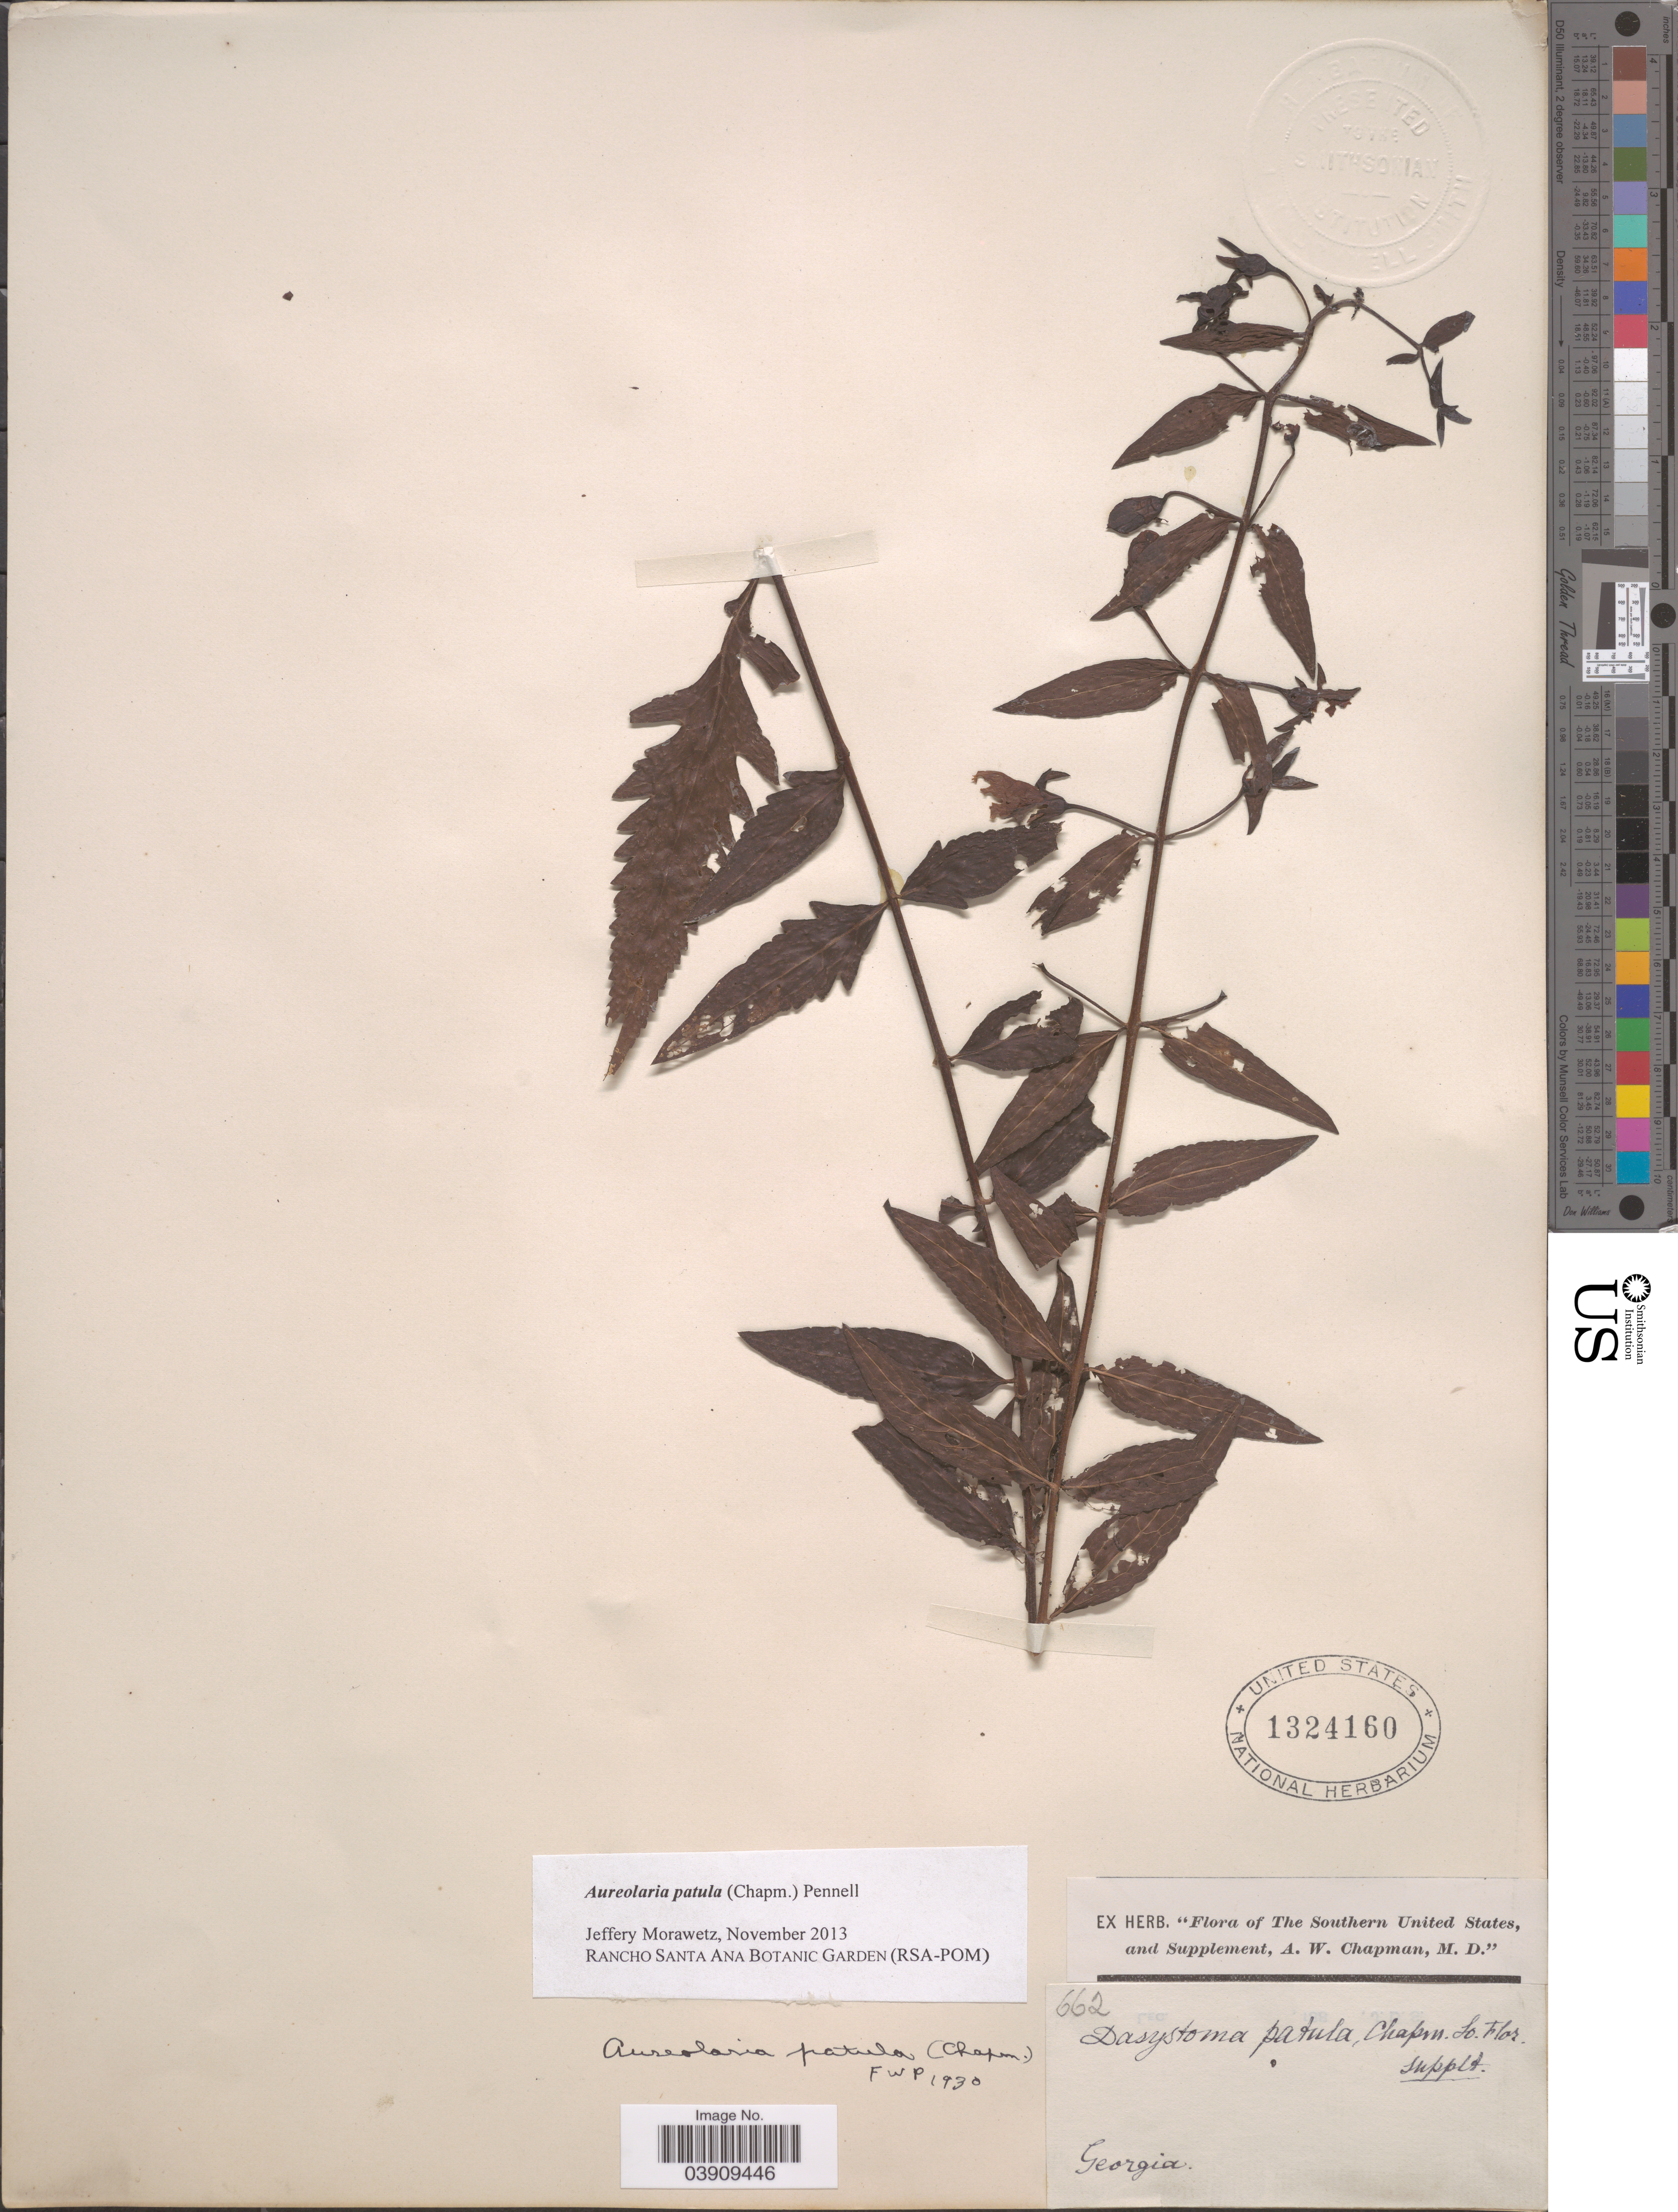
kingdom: Plantae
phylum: Tracheophyta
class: Magnoliopsida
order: Lamiales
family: Orobanchaceae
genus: Aureolaria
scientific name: Aureolaria patula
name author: (Chapm.) Pennell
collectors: ex herb. A.W. Chapman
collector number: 662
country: United States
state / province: Georgia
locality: The Southern United States.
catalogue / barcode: US 1324160